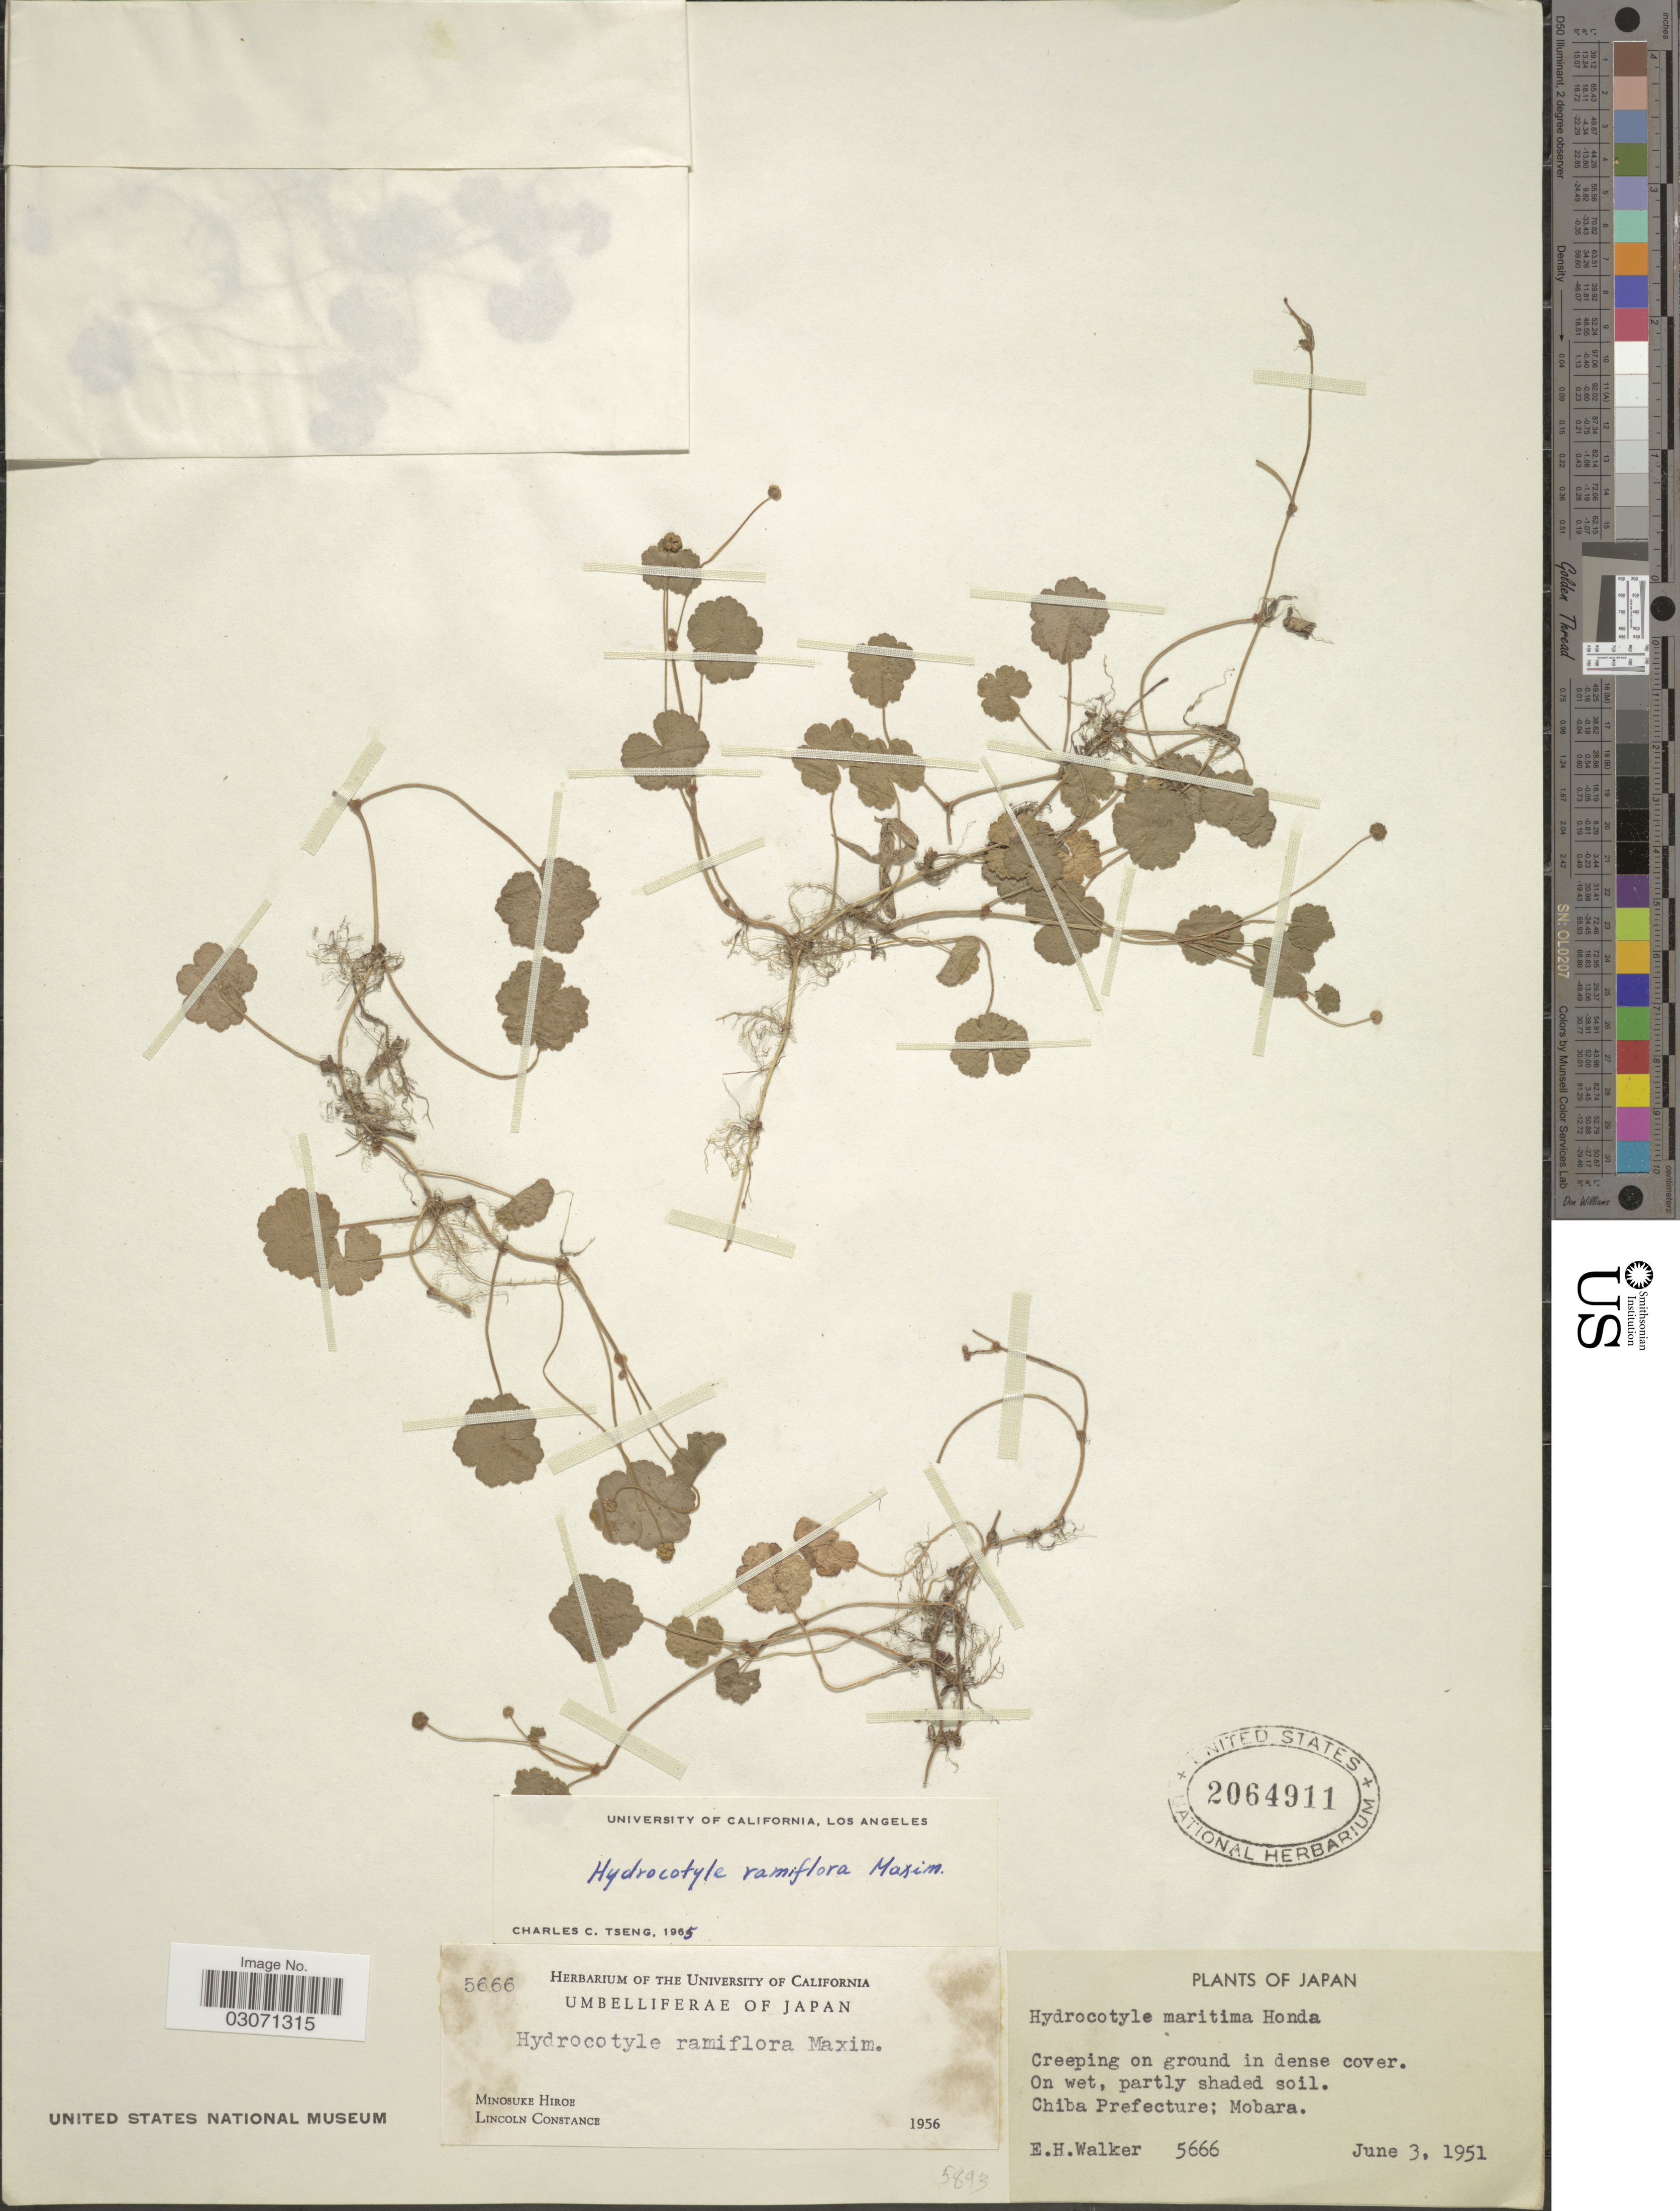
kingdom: Plantae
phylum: Tracheophyta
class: Magnoliopsida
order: Apiales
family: Araliaceae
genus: Hydrocotyle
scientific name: Hydrocotyle ramiflora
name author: Maxim.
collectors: E. H. Walker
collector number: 5666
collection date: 1951-06-03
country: Japan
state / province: Tiba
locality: Chiba Prefecture; Mobara.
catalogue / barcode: US 2064911